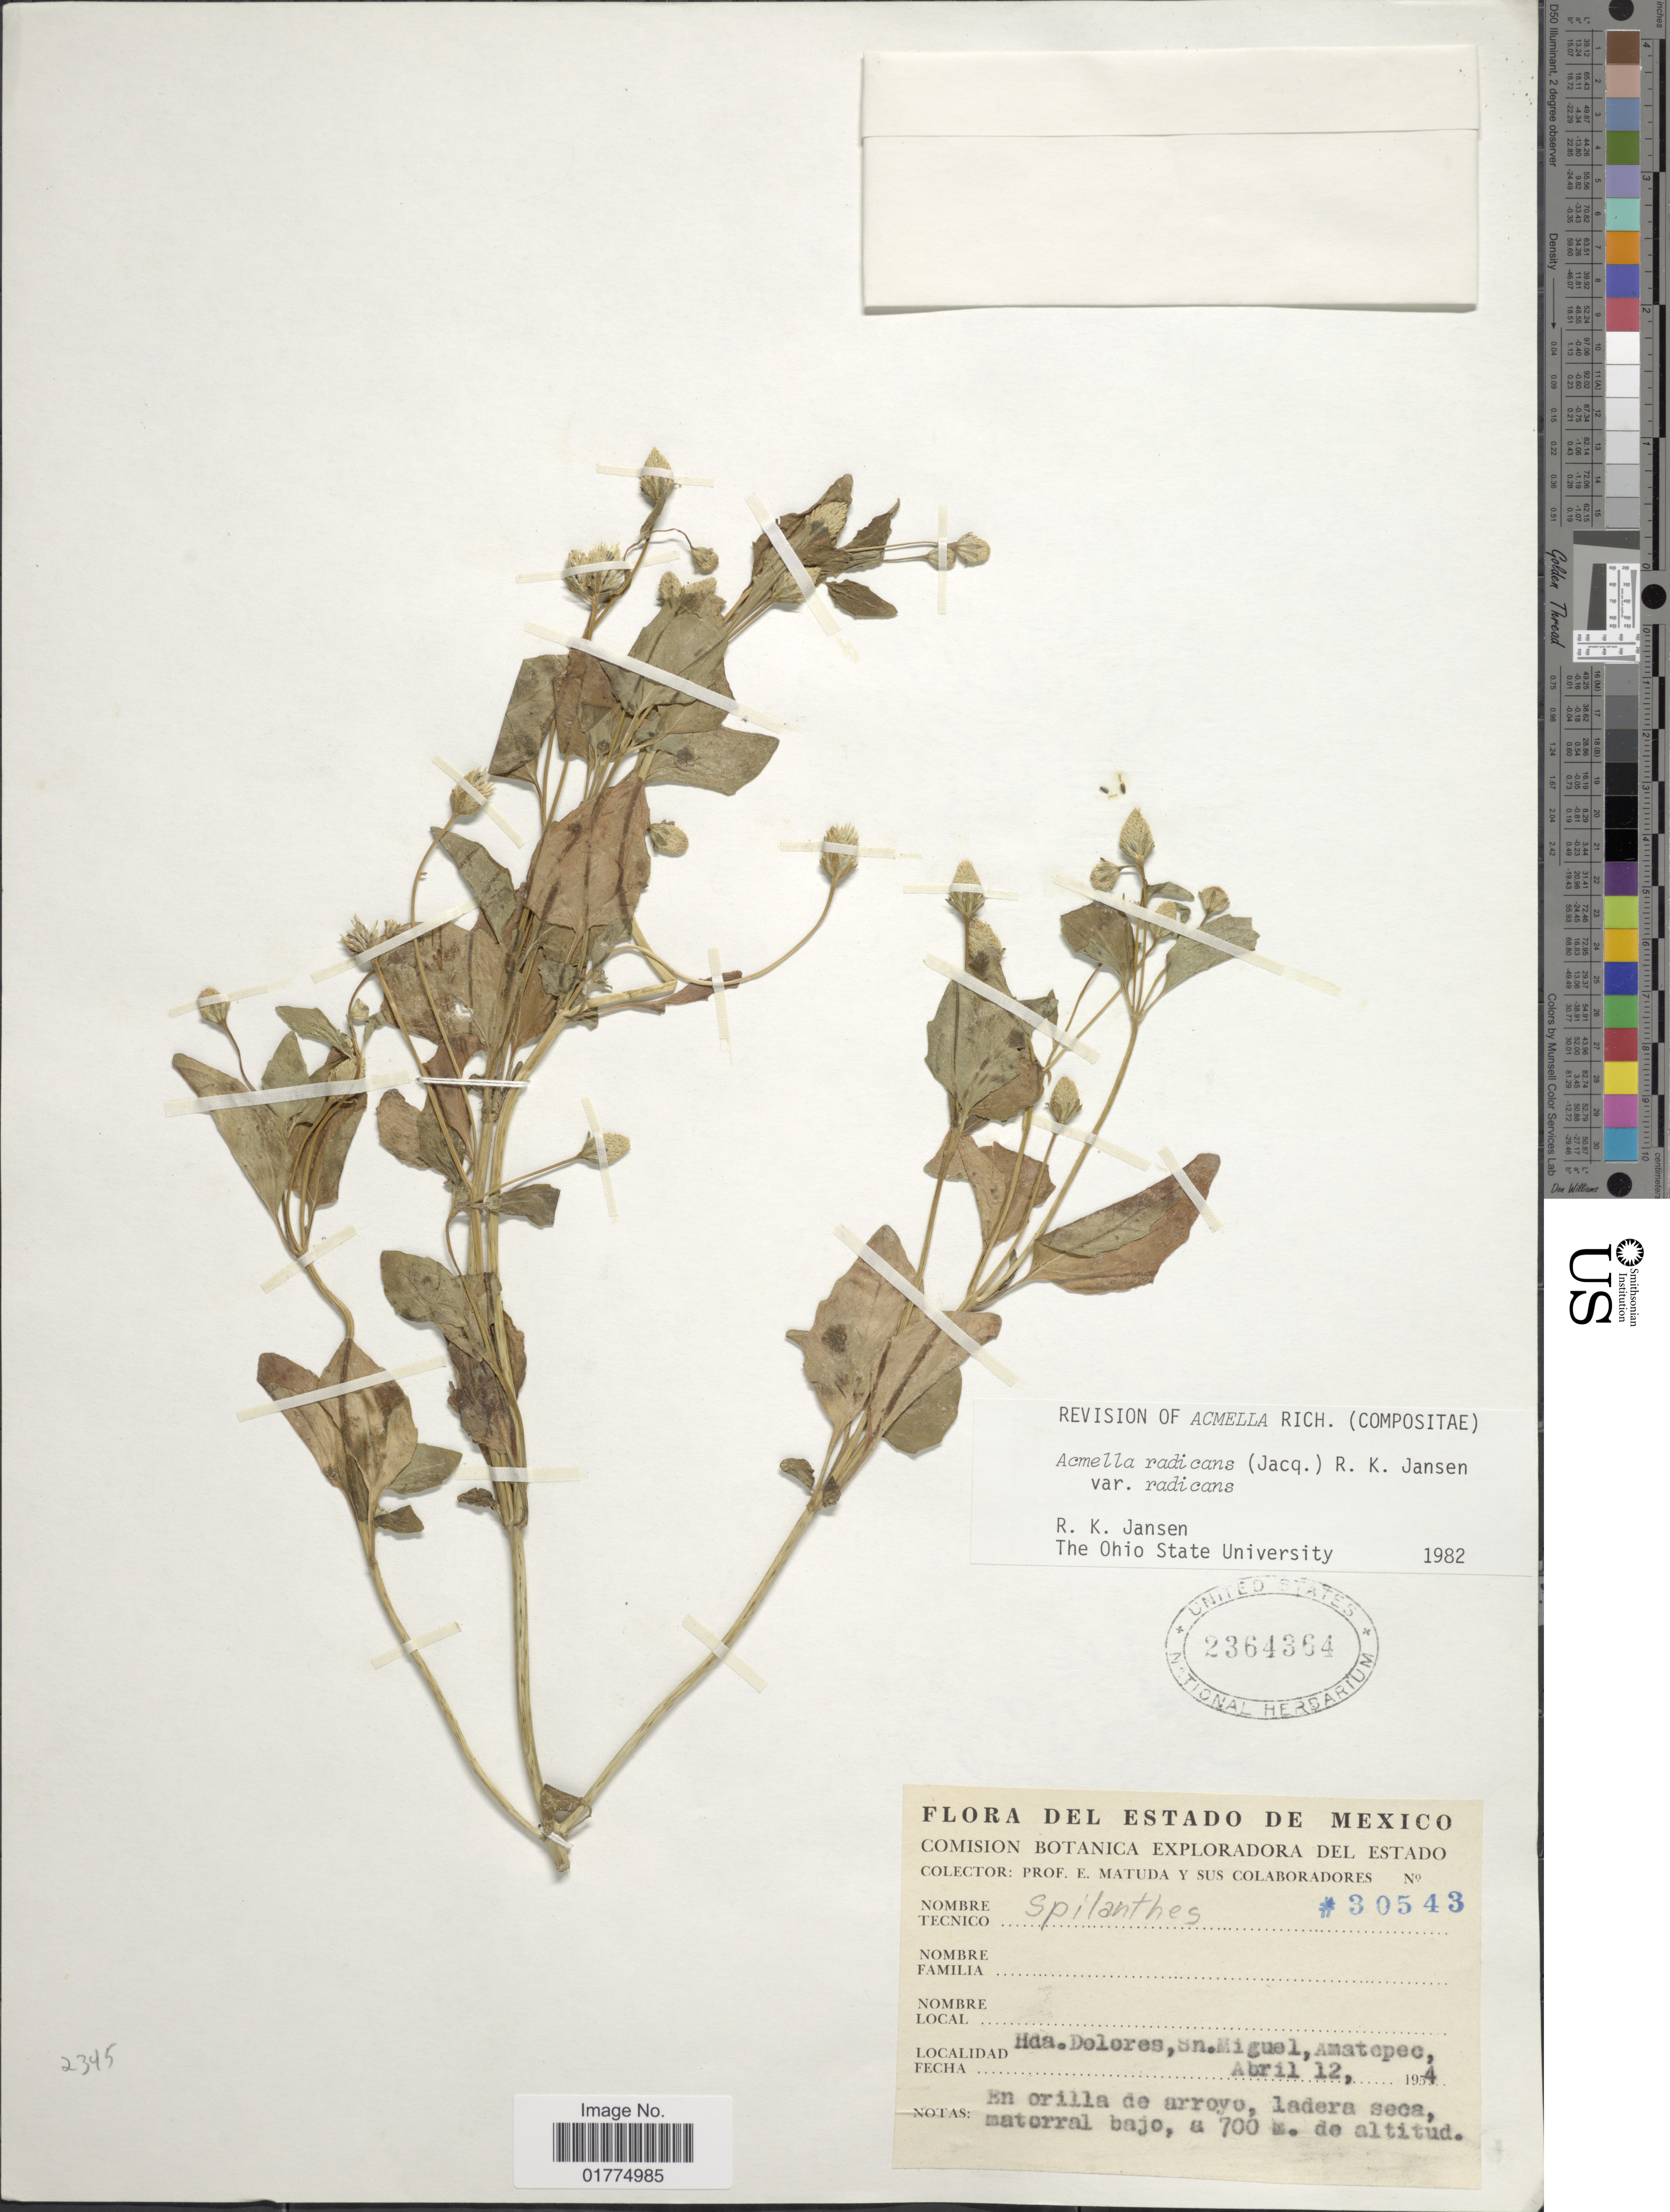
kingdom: Plantae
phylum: Tracheophyta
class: Magnoliopsida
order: Asterales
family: Asteraceae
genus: Acmella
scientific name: Acmella radicans var. radicans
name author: (Jacq.) R.K. Jansen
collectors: E. Matuda & et al.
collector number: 30543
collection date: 1954-04-12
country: Mexico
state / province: México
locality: Estado de Mexico. Hda. Dolores, Sn. Miguel, Amatepec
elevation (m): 700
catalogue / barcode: US 2364364